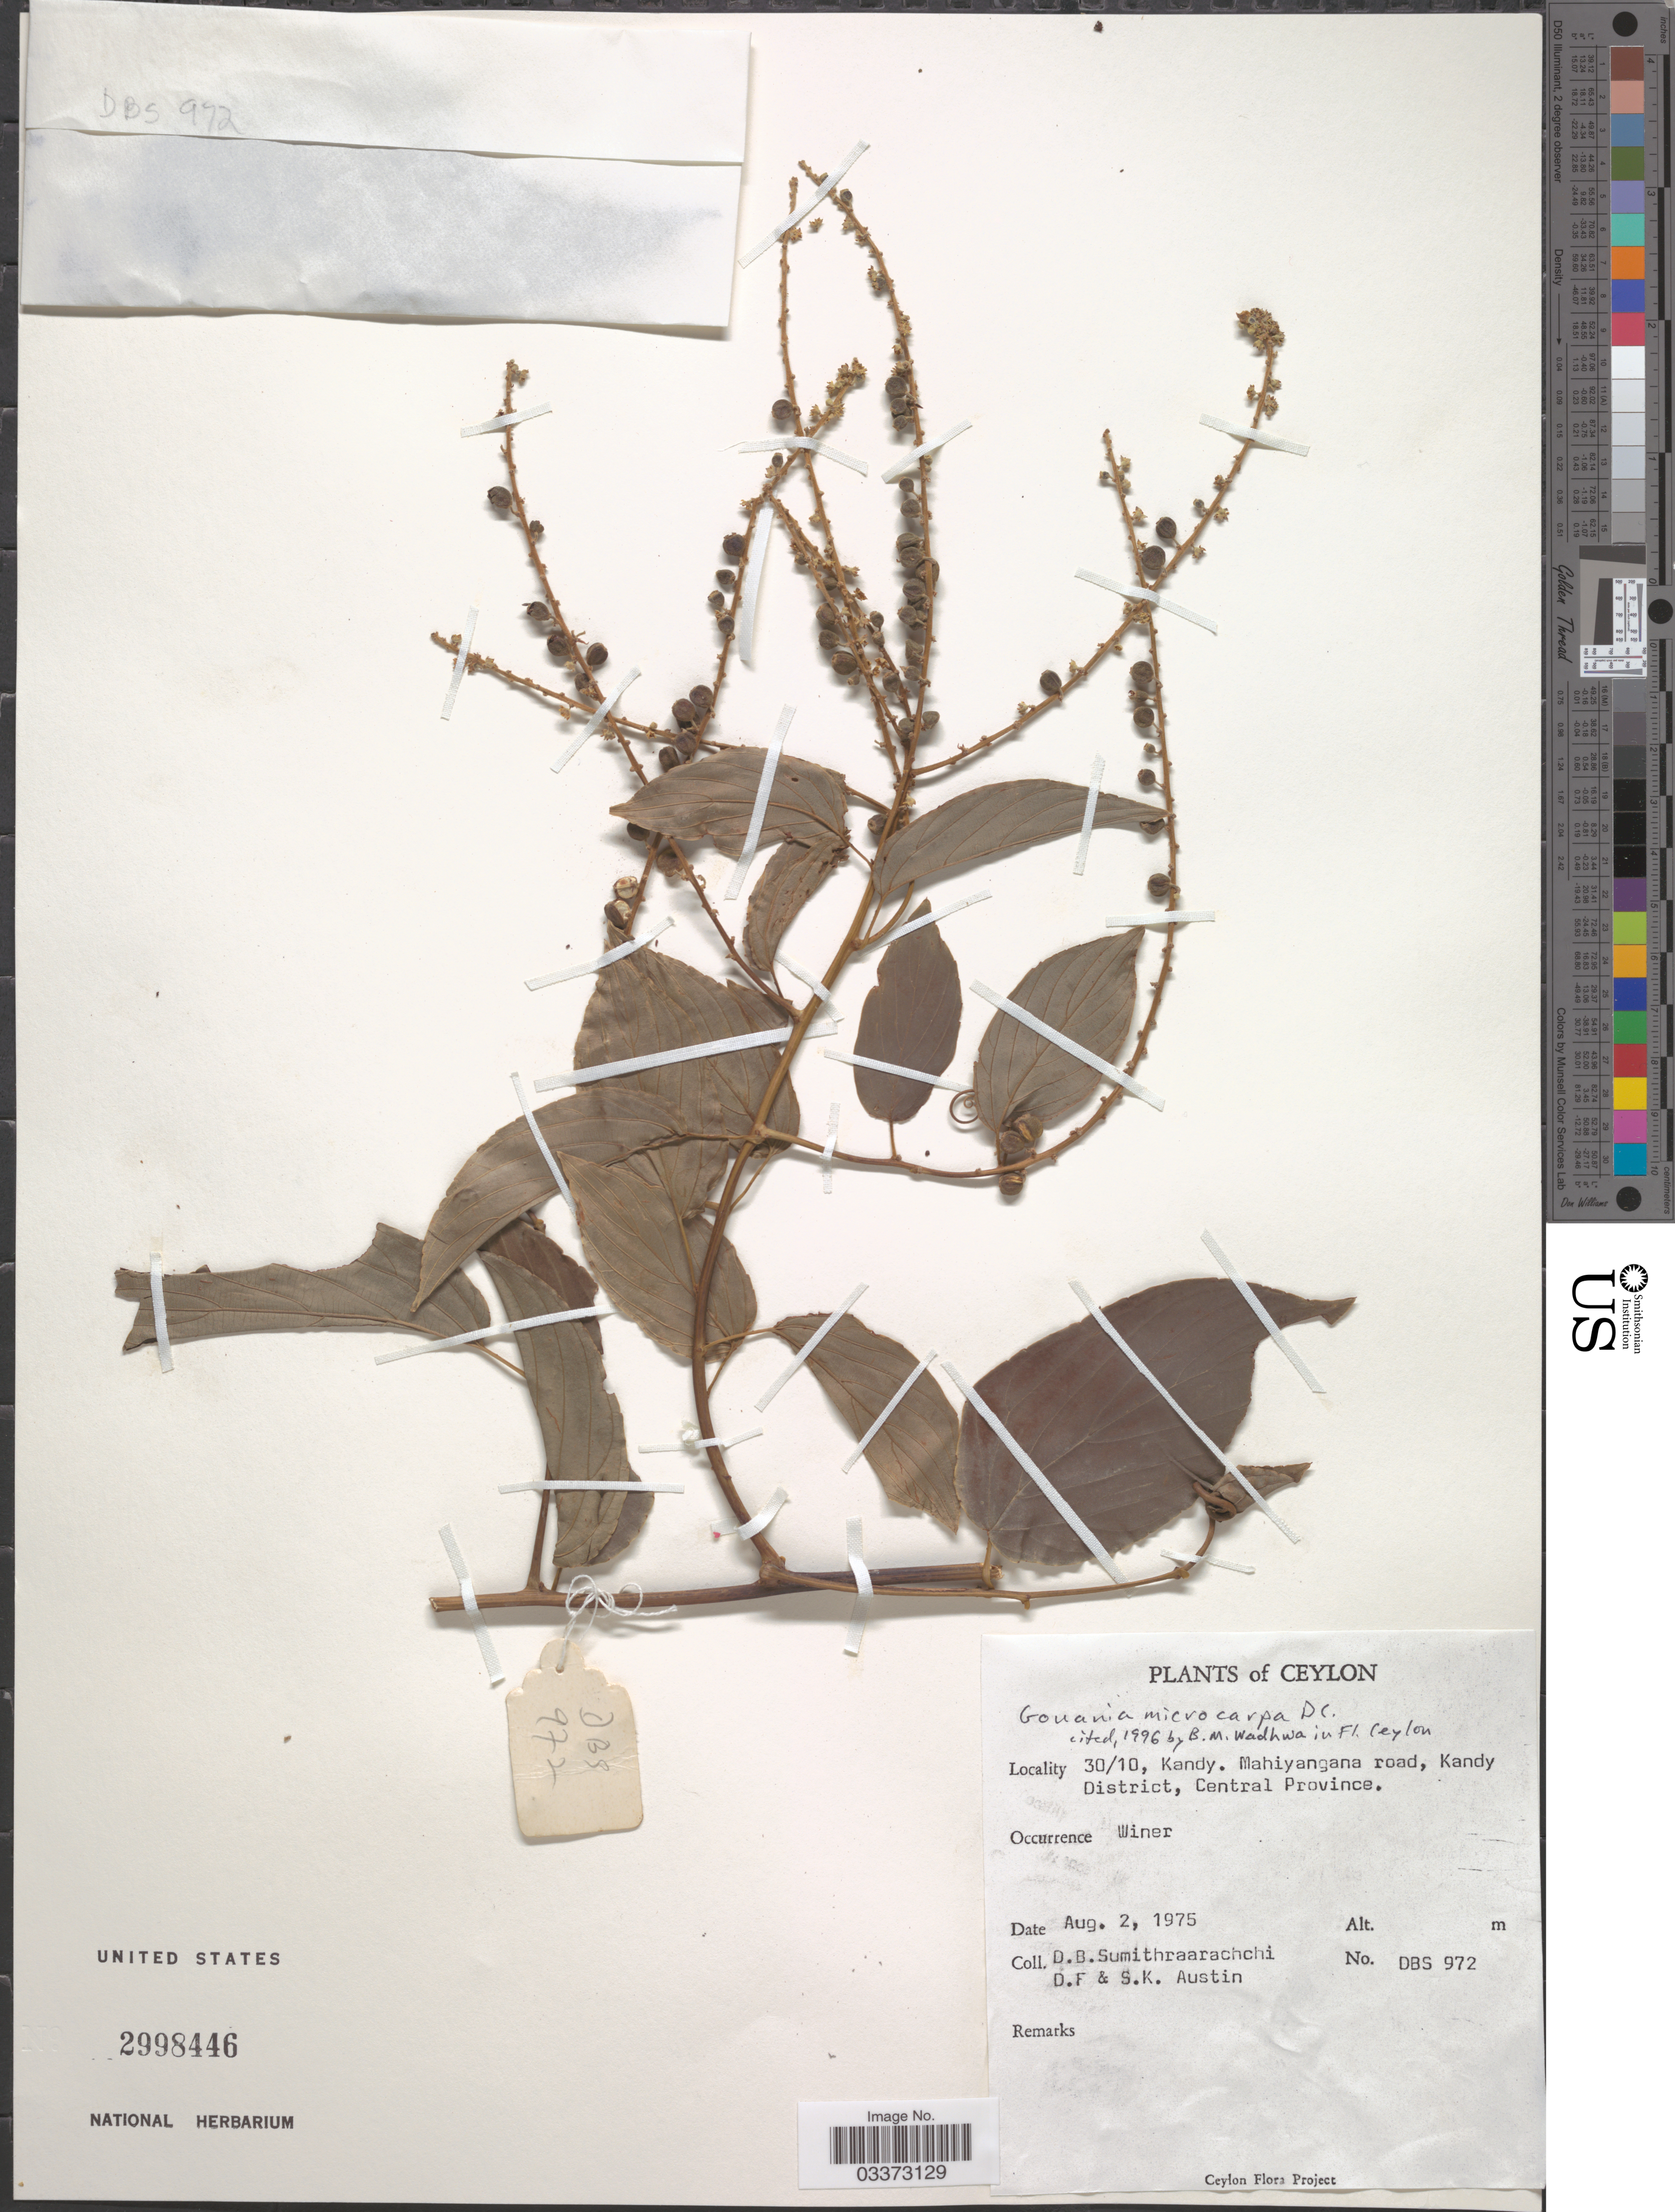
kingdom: Plantae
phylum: Tracheophyta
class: Magnoliopsida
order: Rosales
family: Rhamnaceae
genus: Gouania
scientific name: Gouania microcarpa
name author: DC.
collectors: D. B. Sumithraarachchi, D. Austin & S. Austin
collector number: DBS 972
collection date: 1975-08-02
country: Sri Lanka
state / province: Central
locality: Ceylon. 30/10, Kandy. Mahiyangana road, Kandy District. Winer. [unsure placement]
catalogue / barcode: US 2998446